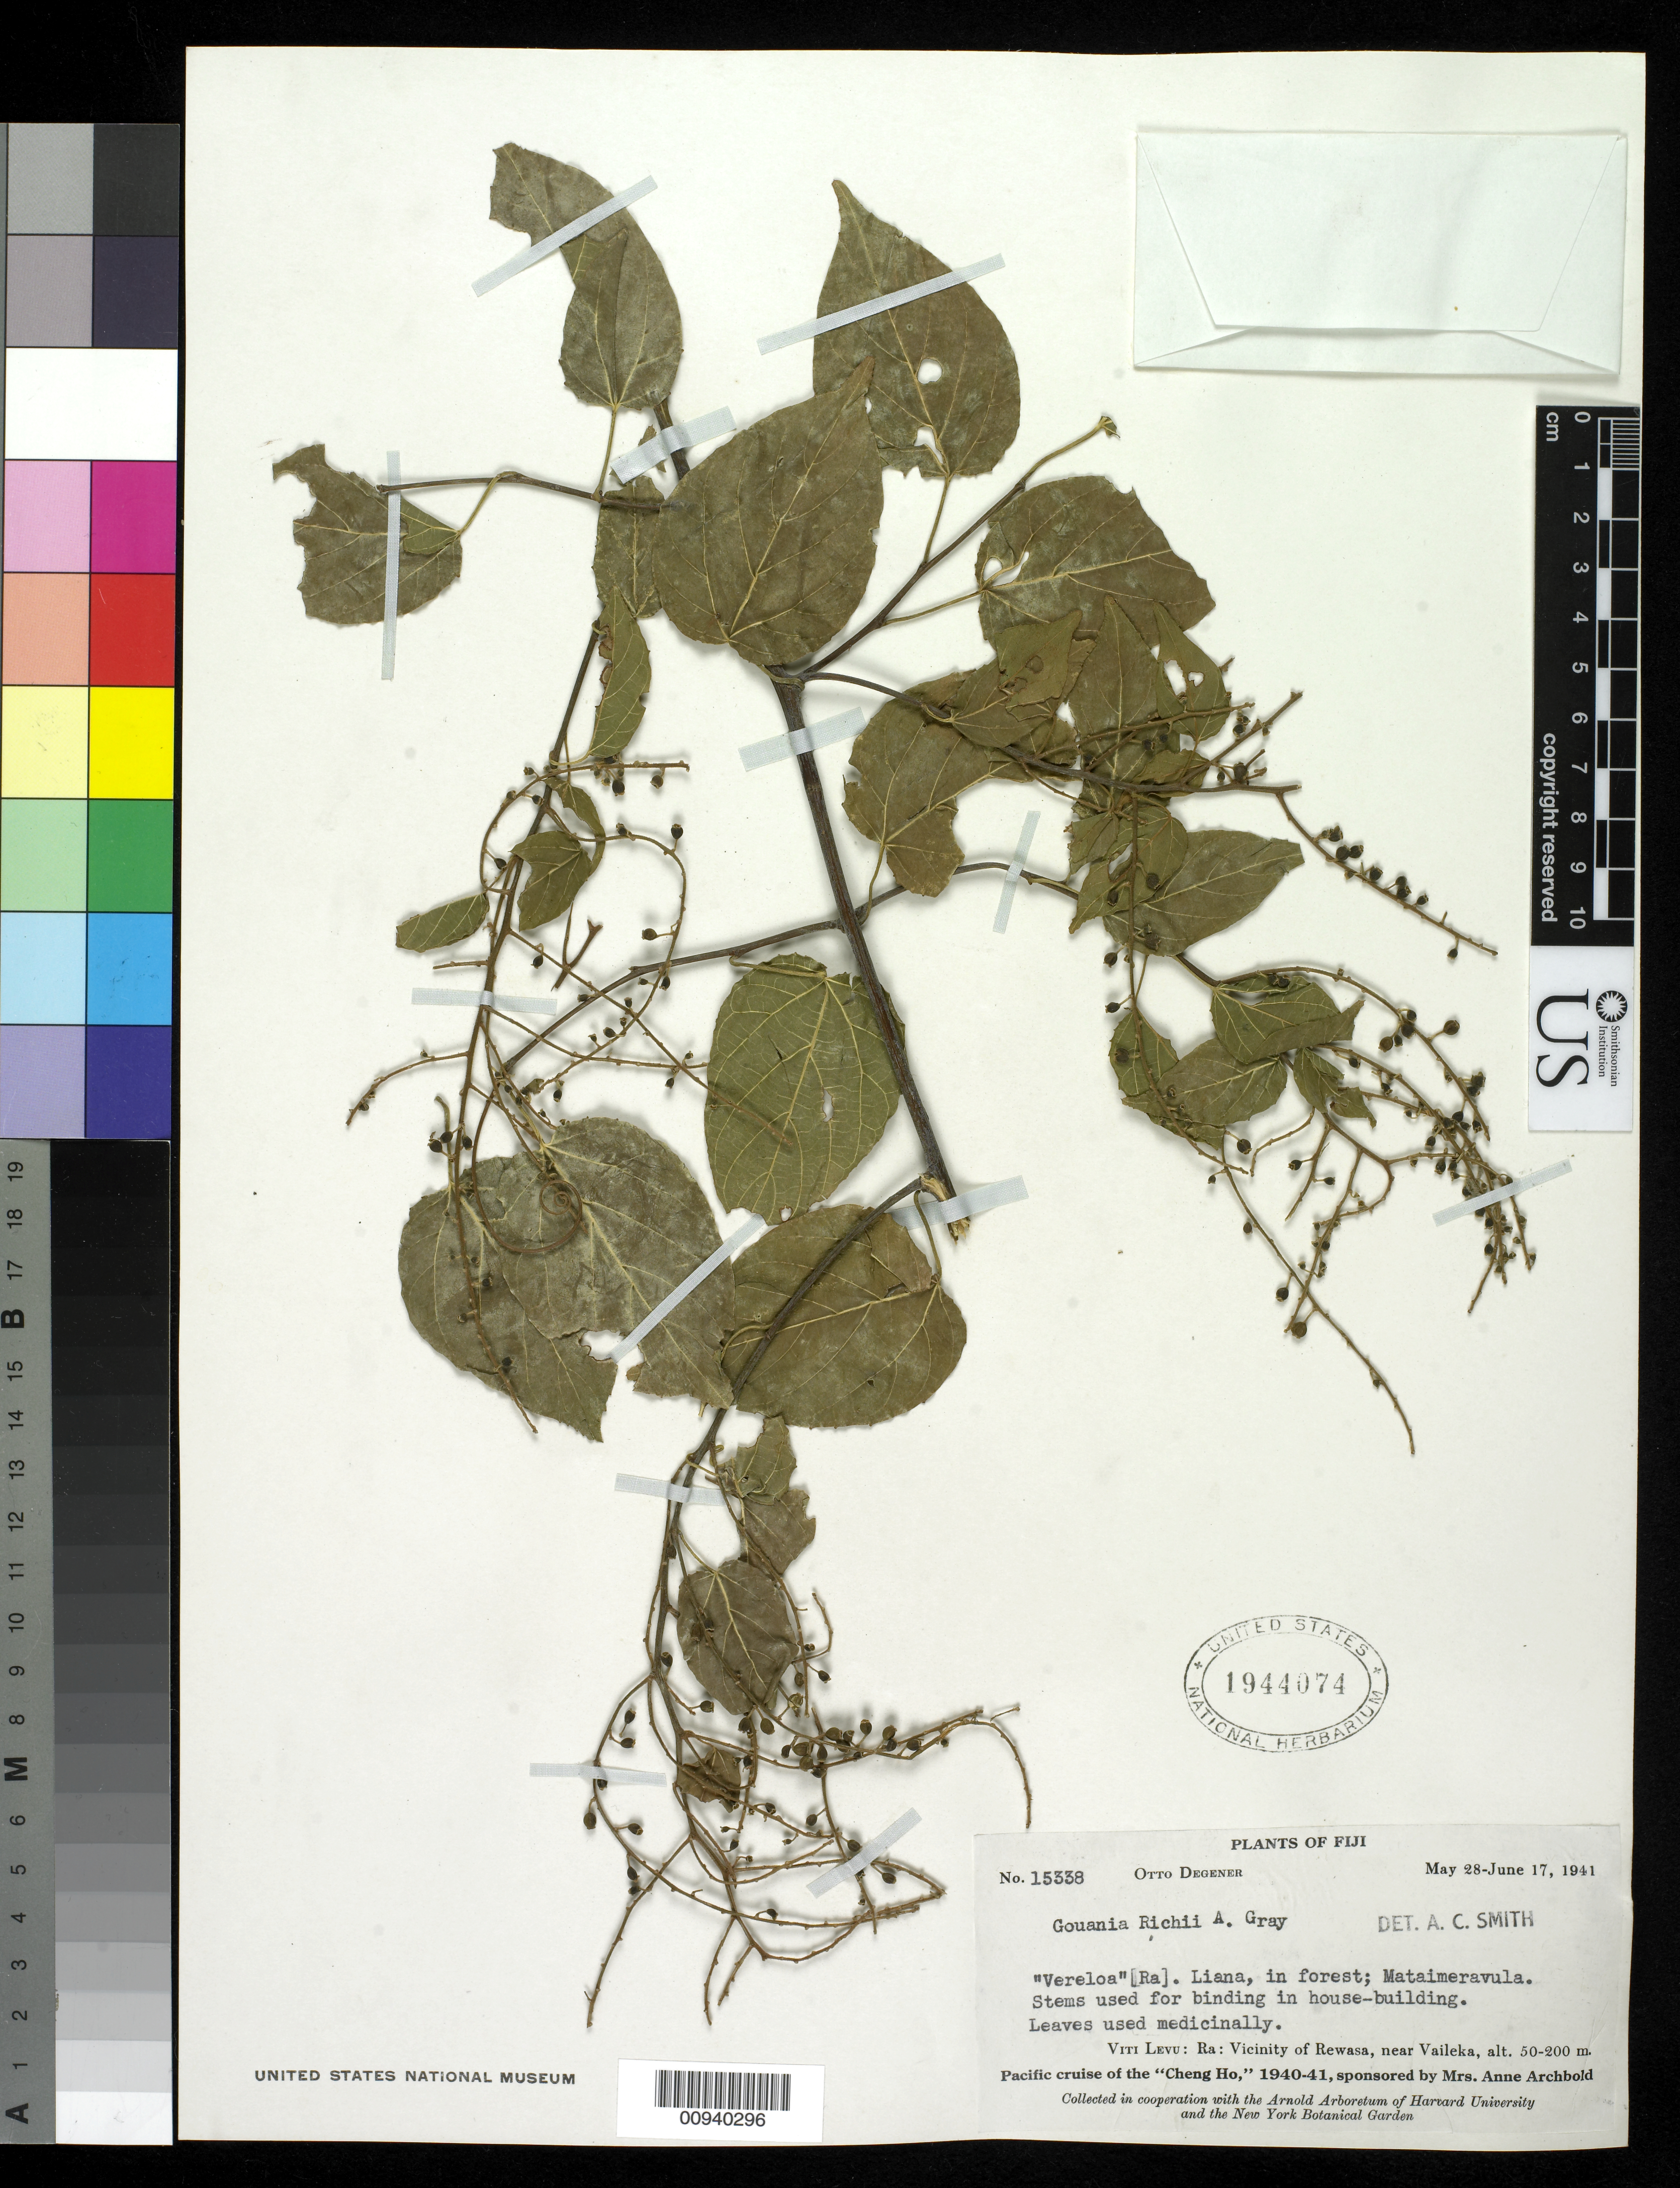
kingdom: Plantae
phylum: Tracheophyta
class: Magnoliopsida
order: Rosales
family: Rhamnaceae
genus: Gouania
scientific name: Gouania richii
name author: A. Gray in Wilkes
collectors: O. Degener & A. C. Smith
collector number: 15338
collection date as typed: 28 May 1941 to 17 Jun 1941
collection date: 1941-05-28/1941-06-17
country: Fiji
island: Viti Levu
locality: Liana, in forest; Mataimeravula.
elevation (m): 50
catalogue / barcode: US 1944074